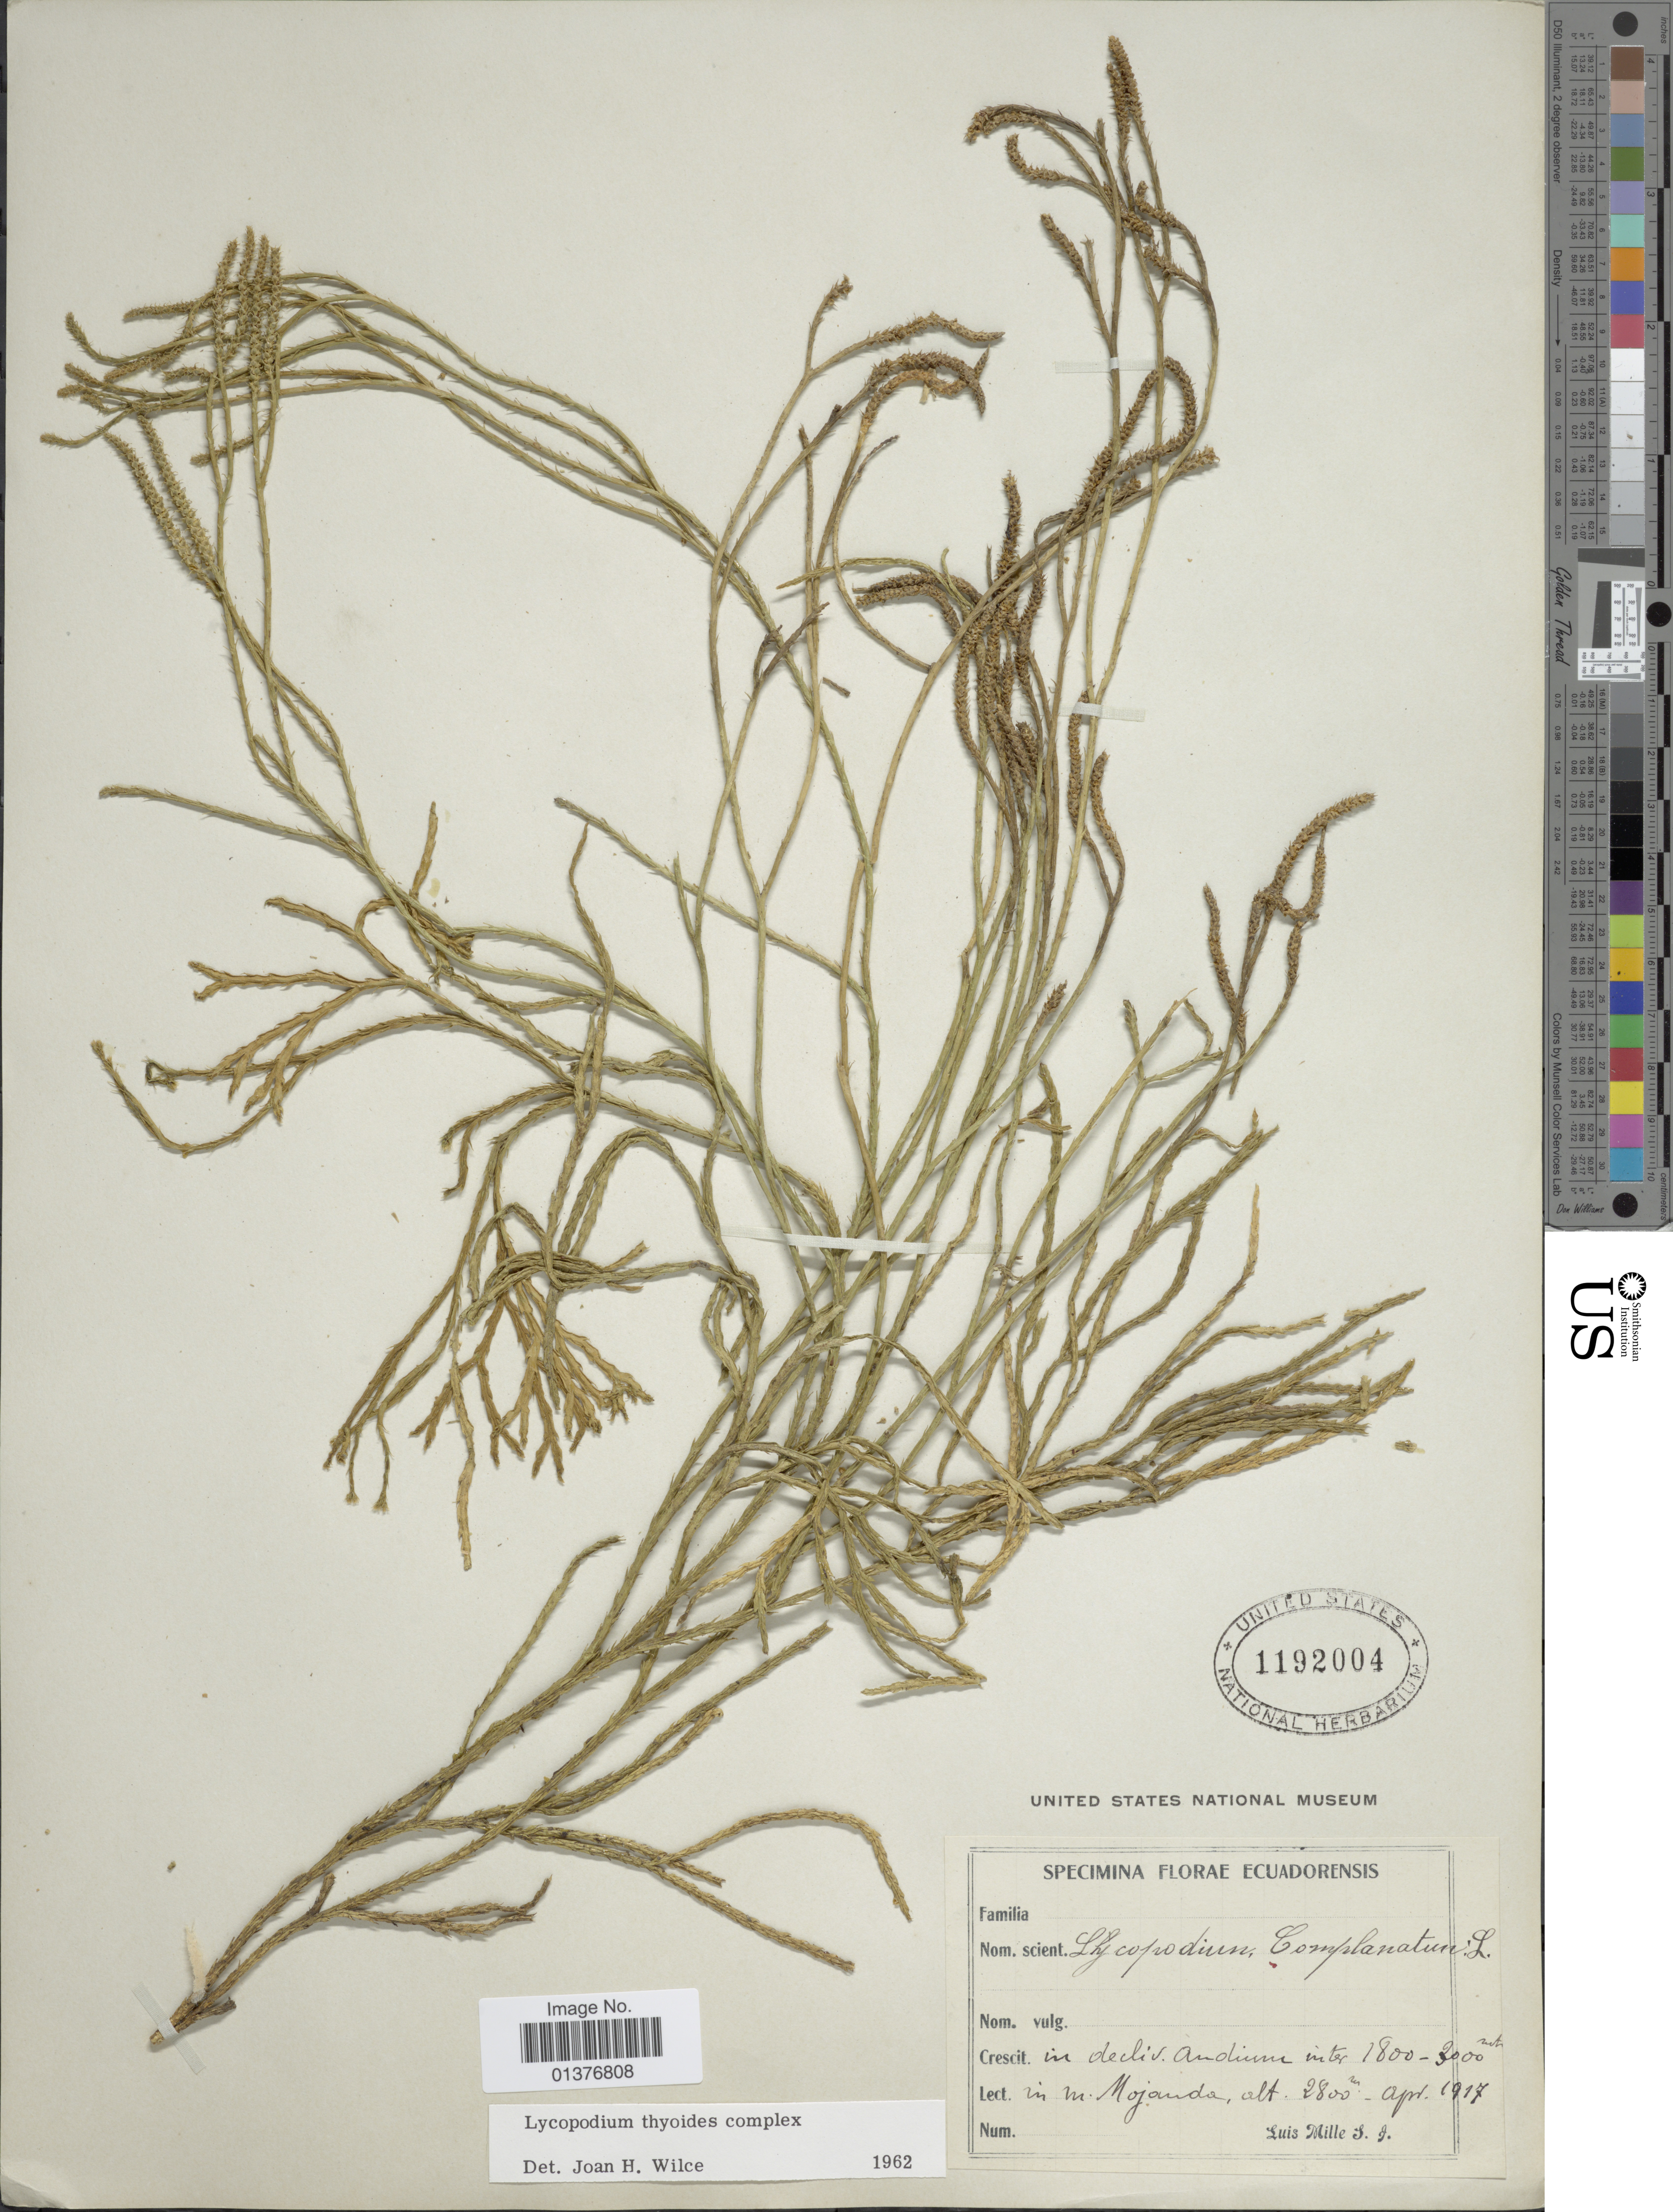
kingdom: Plantae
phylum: Tracheophyta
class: Lycopodiopsida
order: Lycopodiales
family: Lycopodiaceae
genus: Diphasiastrum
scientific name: Diphasiastrum thyoides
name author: (Humb. & Bonpl. ex Willd.) Holub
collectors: S. J. A. Mille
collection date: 1917-04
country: Ecuador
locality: in decliv. andinum. in m. Mojanda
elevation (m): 2800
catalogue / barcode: US 1192004